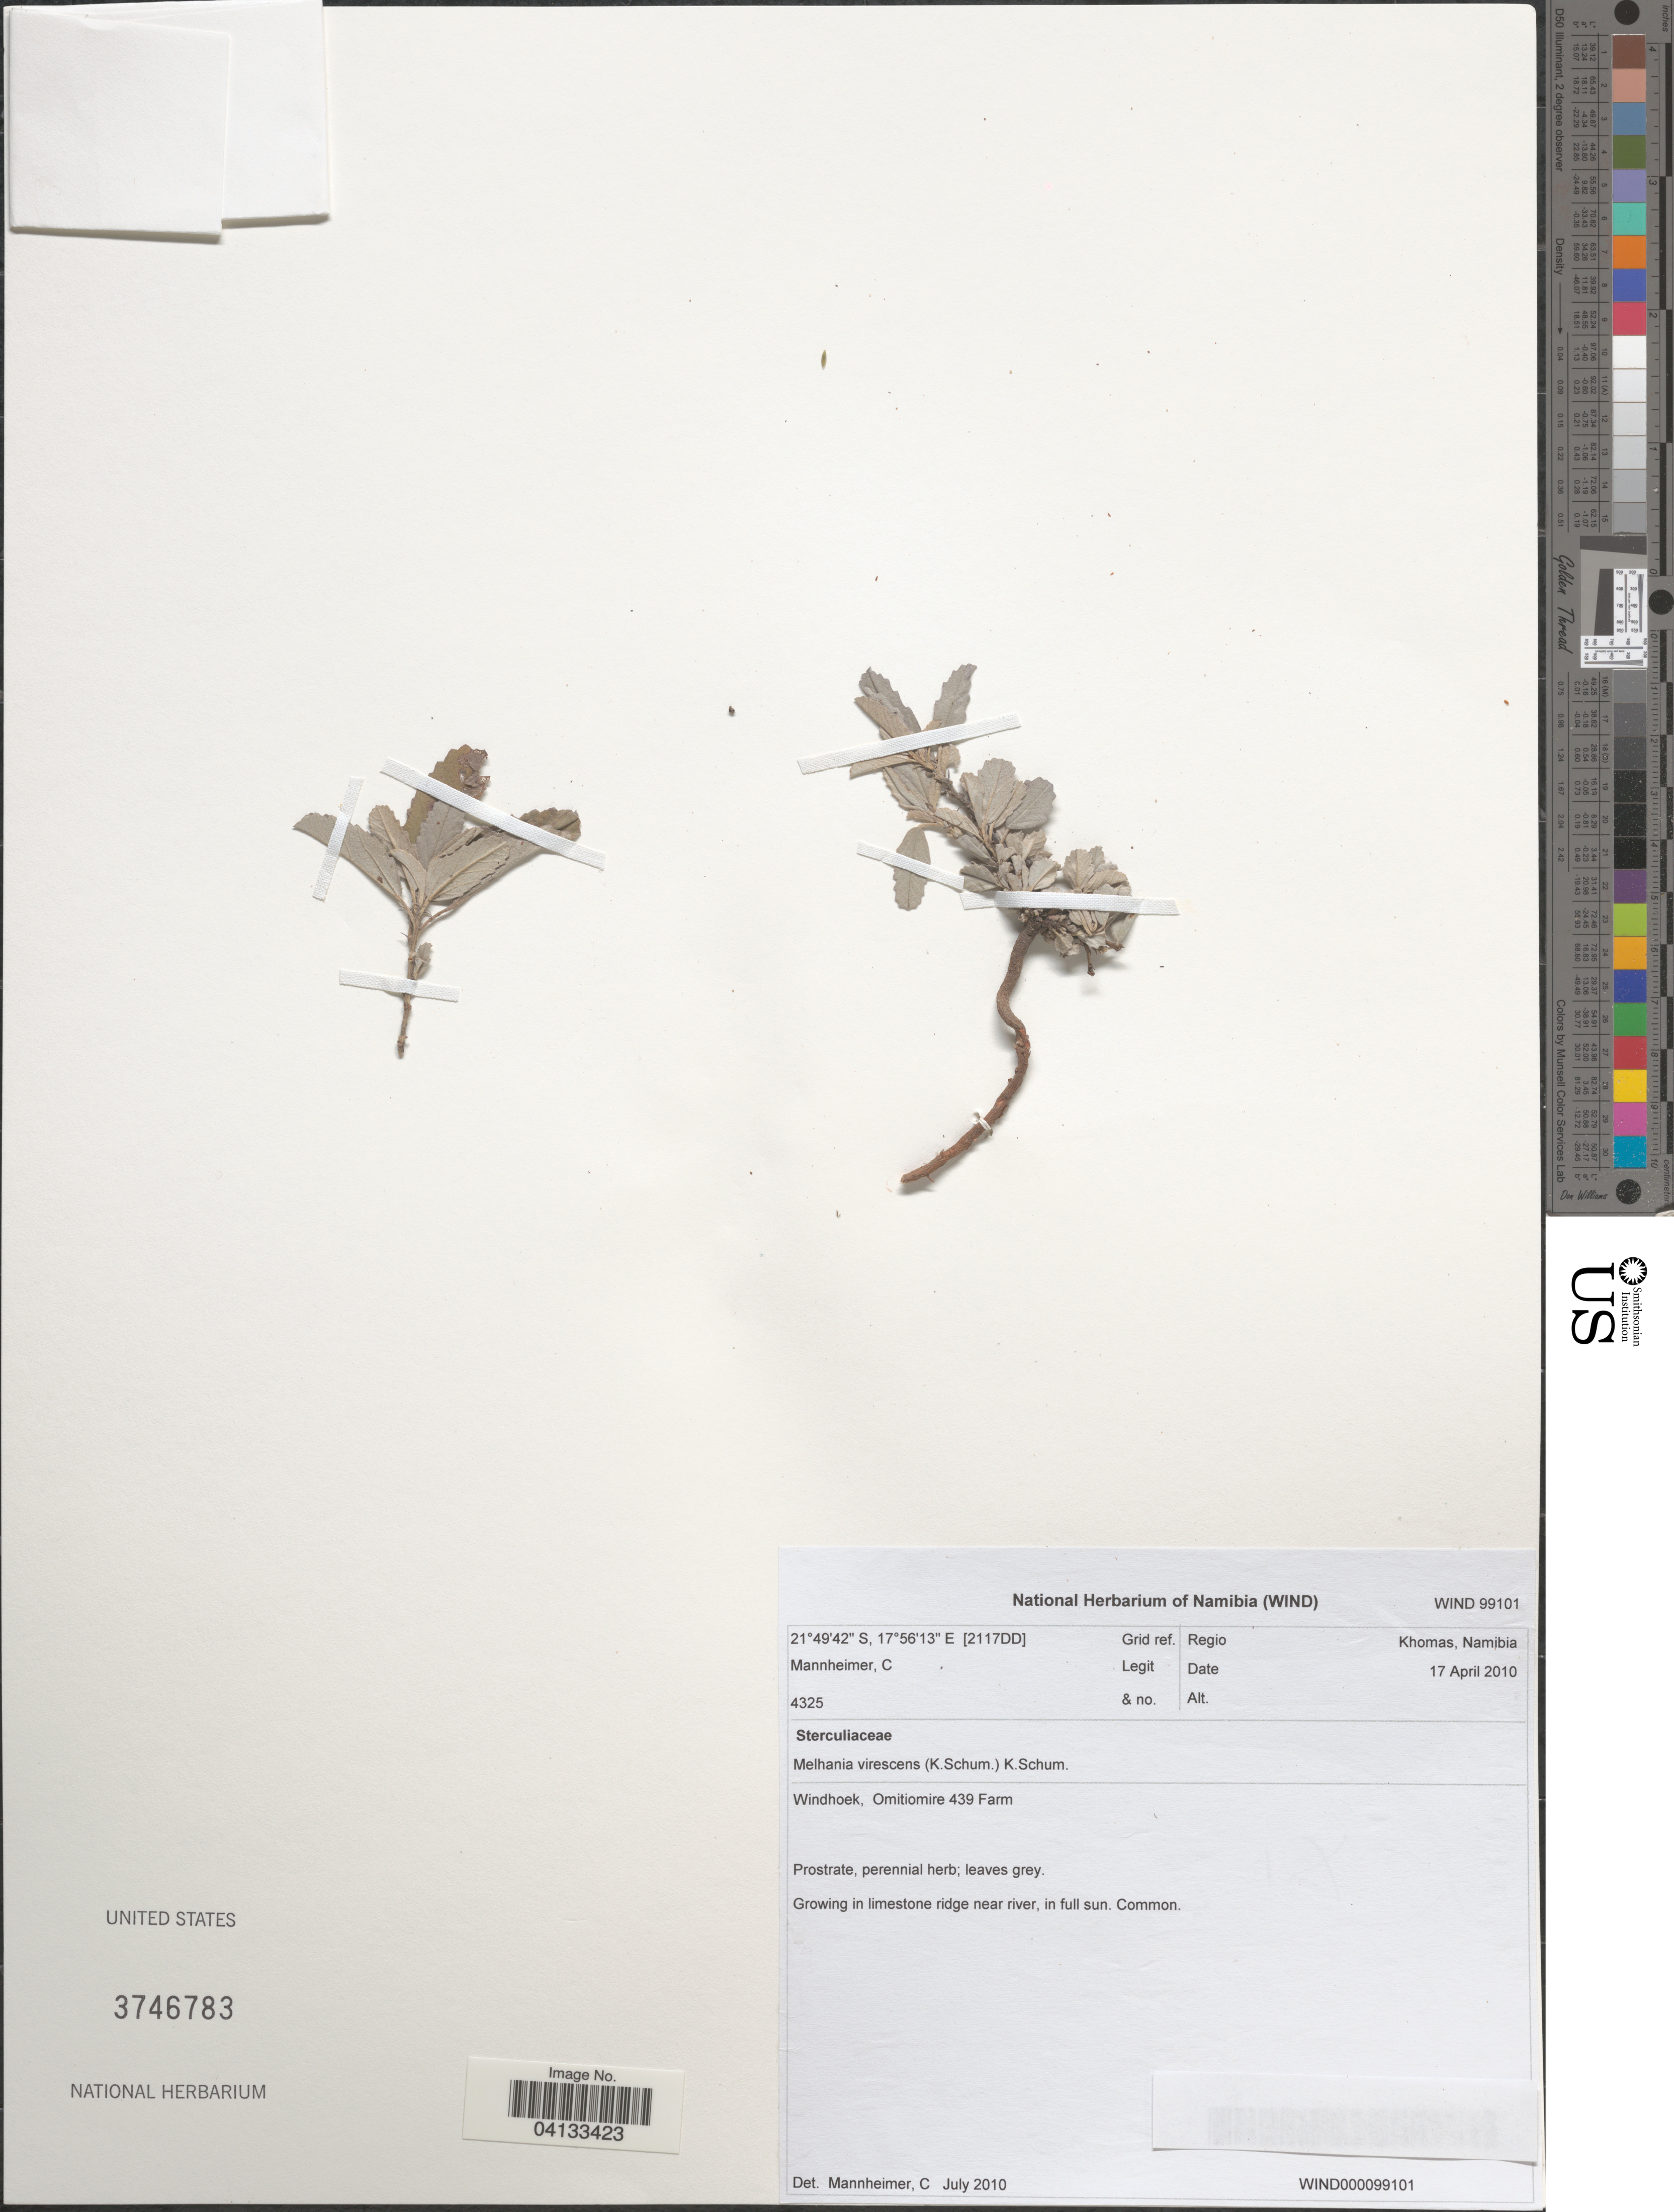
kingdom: Plantae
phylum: Tracheophyta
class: Magnoliopsida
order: Malvales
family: Malvaceae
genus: Melhania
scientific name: Melhania virescens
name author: K. Schum.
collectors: C. A. Mannheimer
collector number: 4325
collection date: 2010-04-17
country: Namibia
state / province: Khomas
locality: Grid ref. Regio Khomas. Windhoek, Omitiomire 439 Farm. [2117DD].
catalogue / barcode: US 3746783